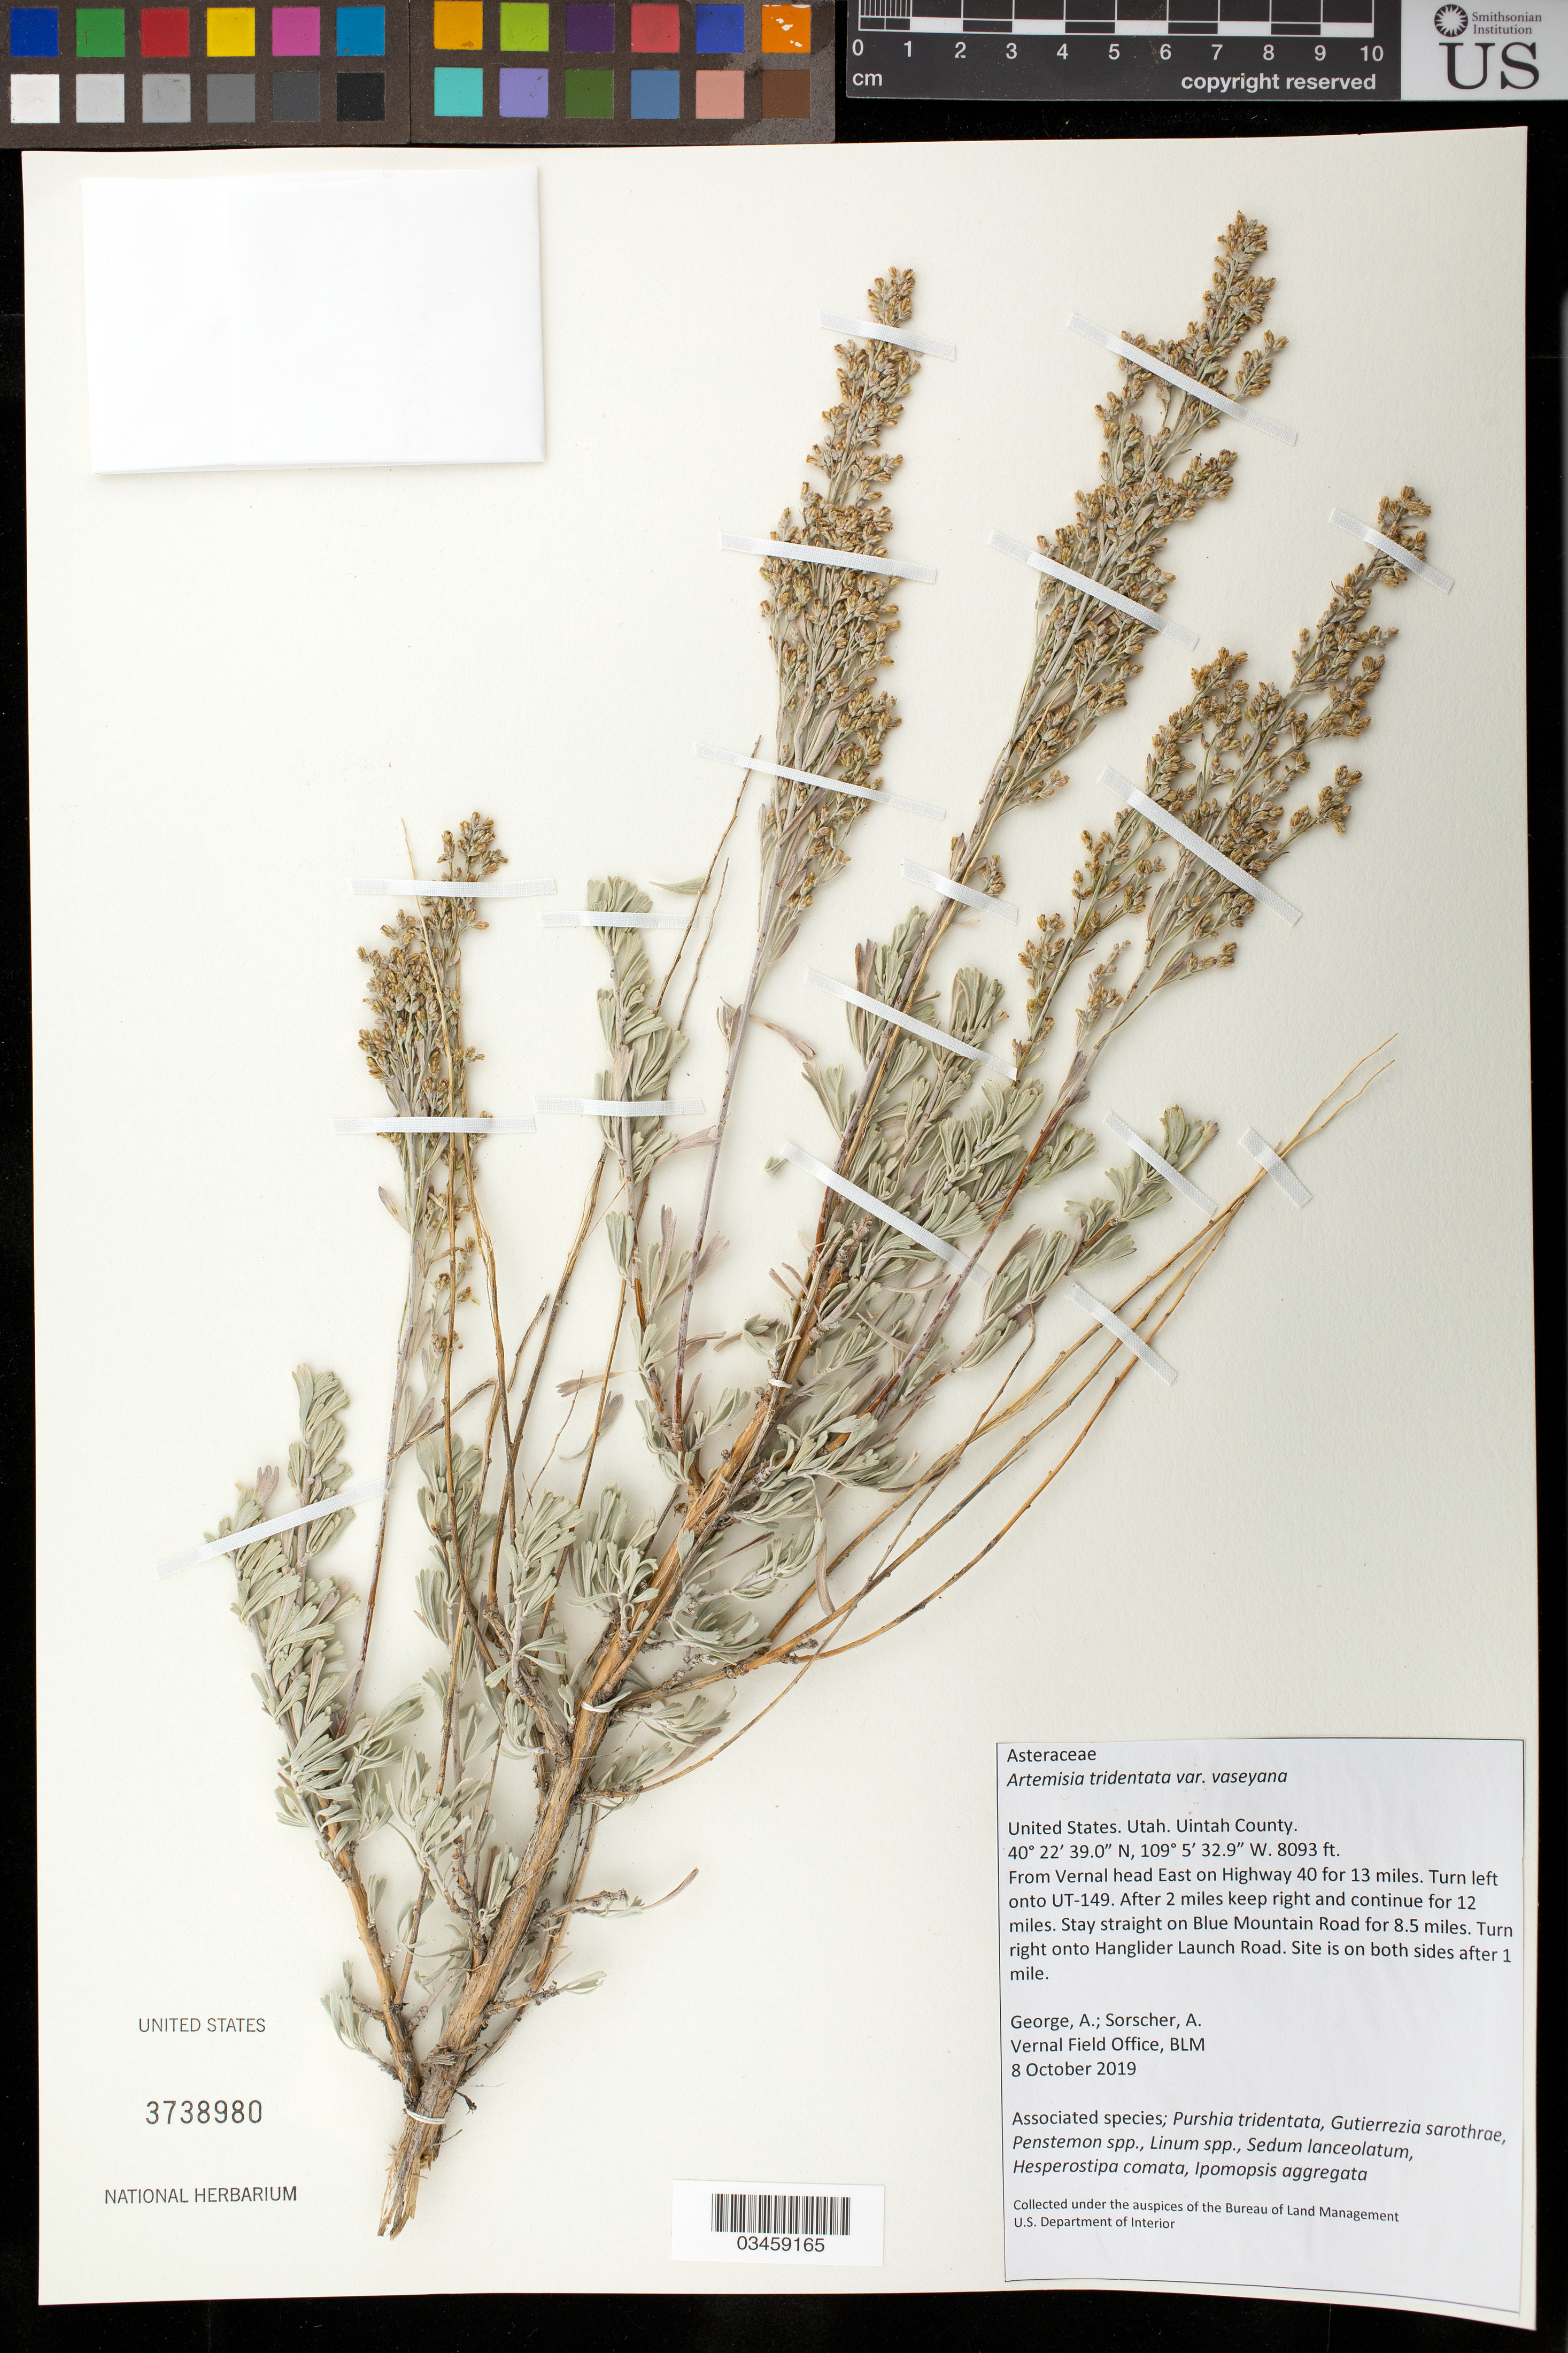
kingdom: Plantae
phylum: Tracheophyta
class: Magnoliopsida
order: Asterales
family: Asteraceae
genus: Artemisia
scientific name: Artemisia tridentata var. vaseyana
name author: (Rydb.) B. Boivin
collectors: A. George & A. Sorscher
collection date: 2019-10-08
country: United States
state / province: Utah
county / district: Uintah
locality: From Vernal head E on Hwy 40 for 13 mi. Turn left onto UT-149, stay on Blue Mountain Rd for 8.5 mi, turn right onto Hanglider Launch Rd, site is after 1 mi.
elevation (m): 2467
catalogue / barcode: US 3738980